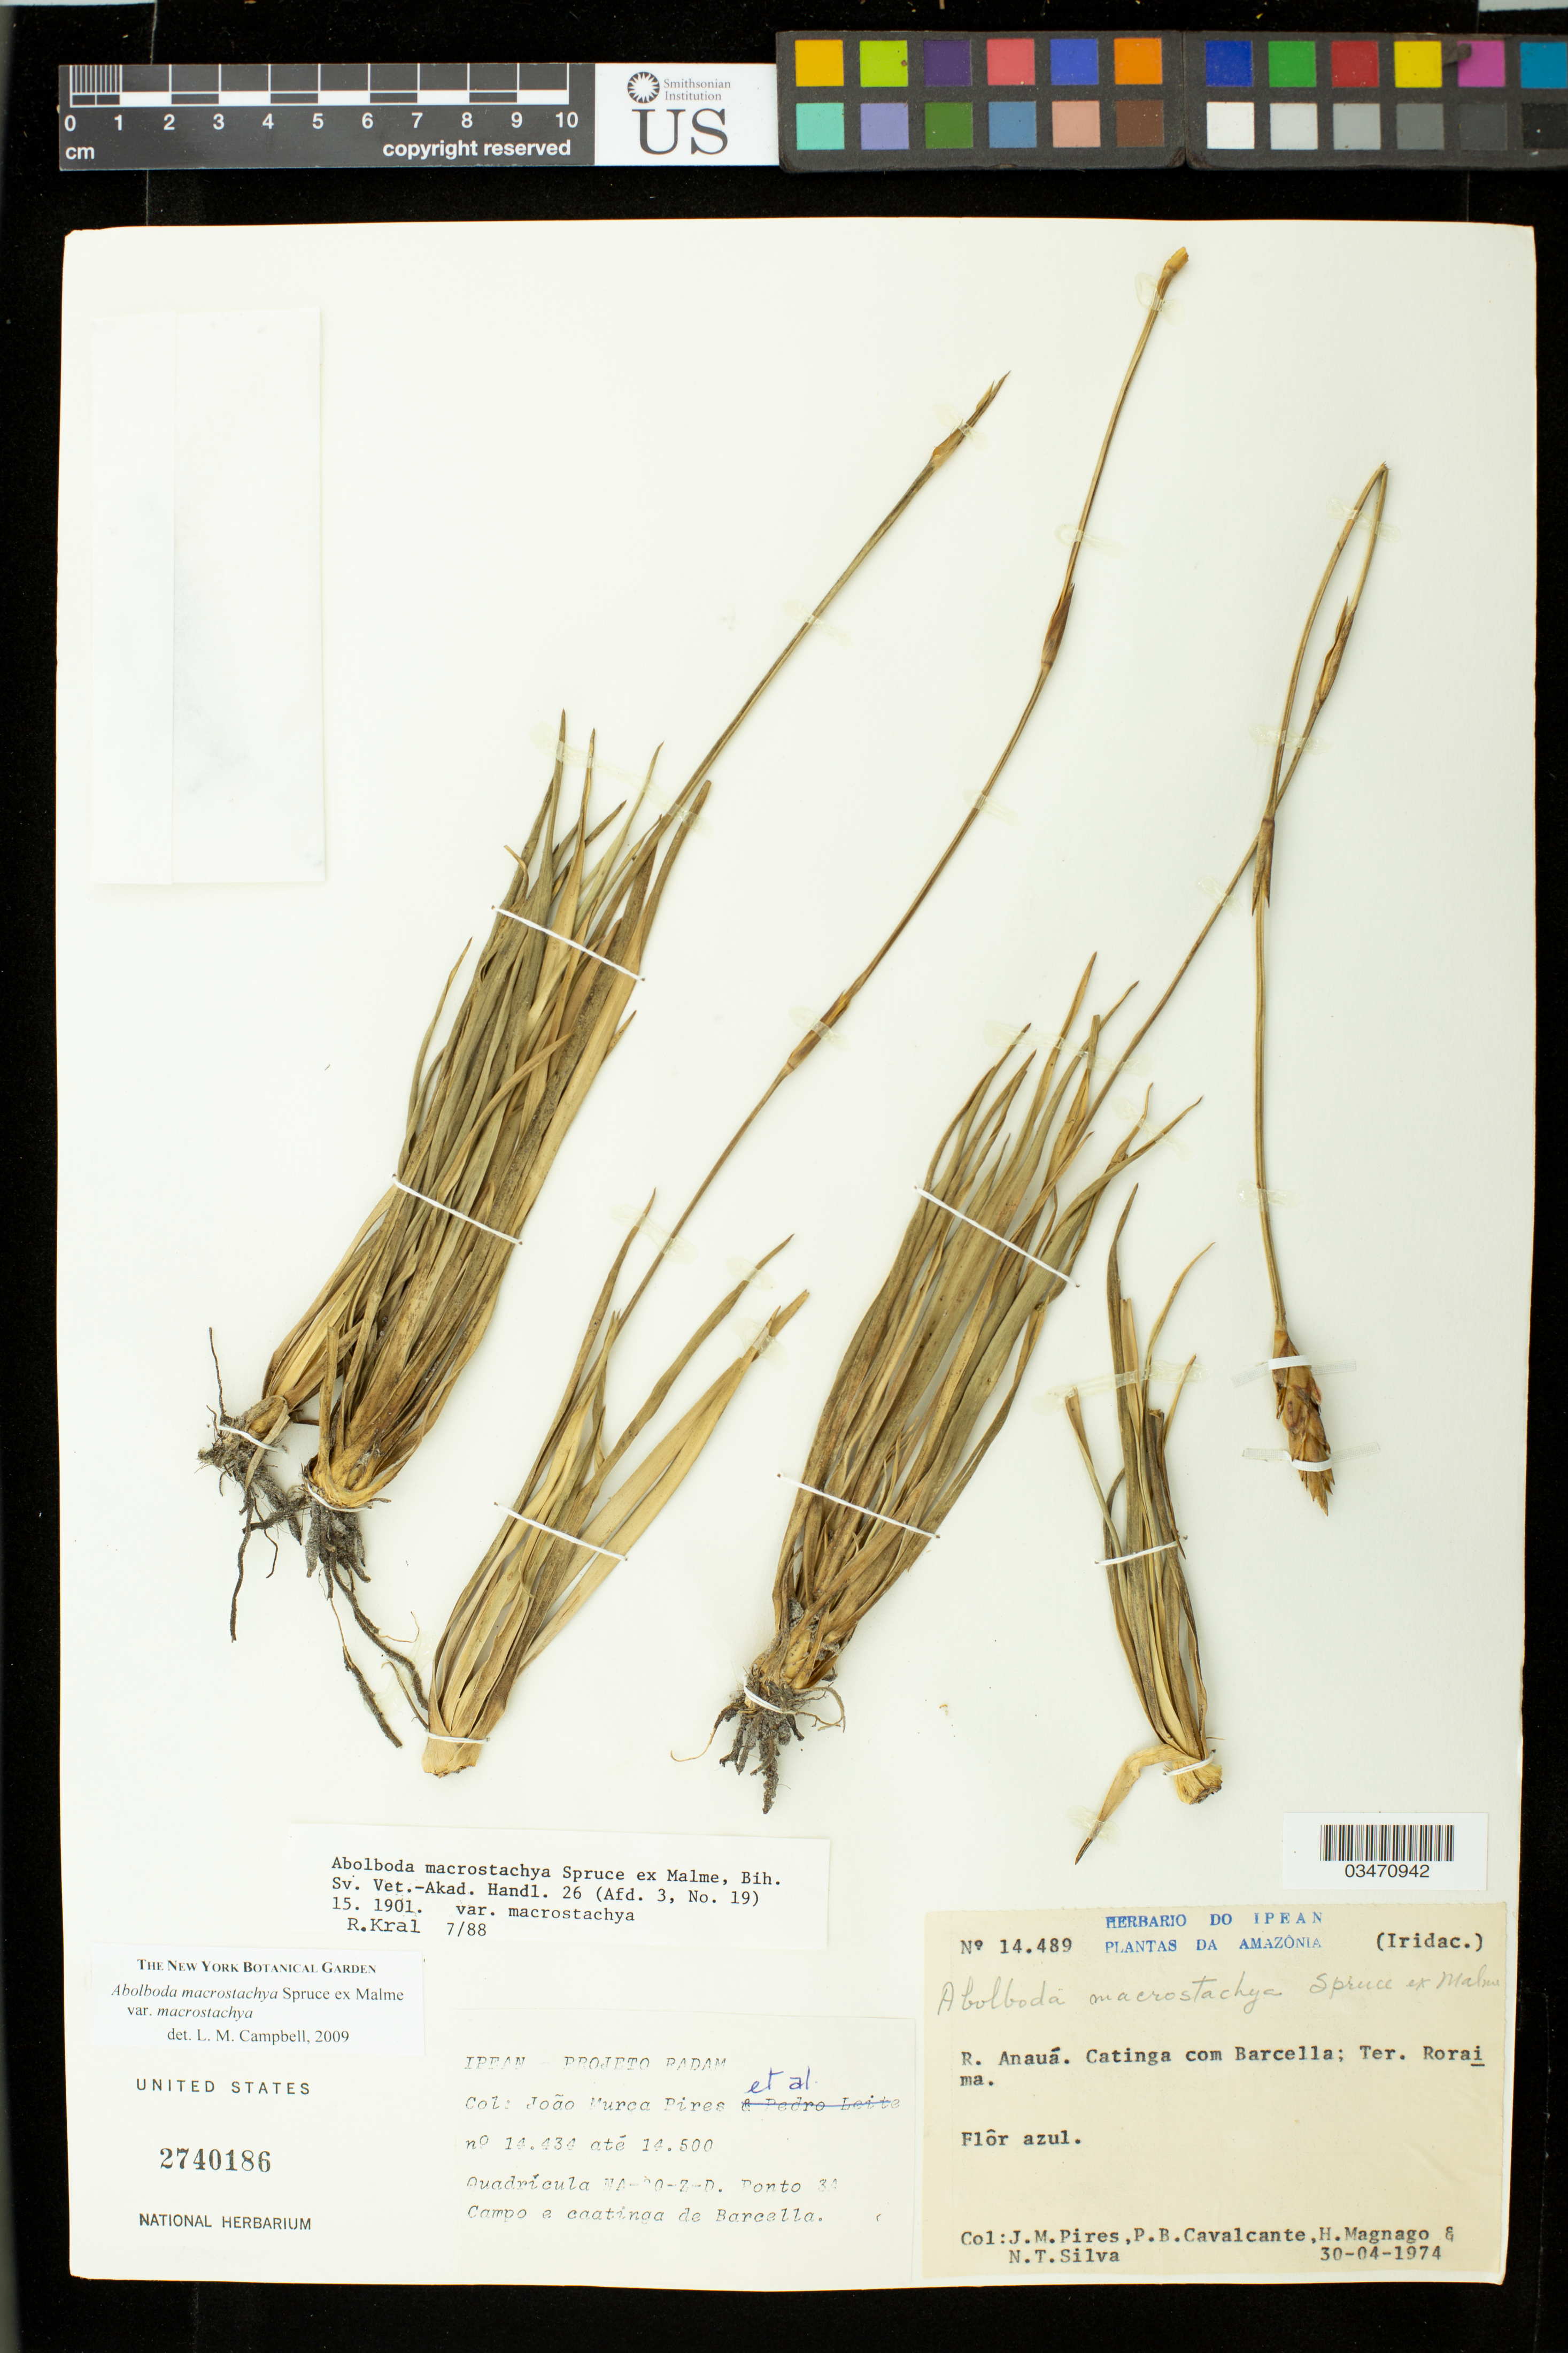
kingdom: Plantae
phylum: Tracheophyta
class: Liliopsida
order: Poales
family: Xyridaceae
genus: Abolboda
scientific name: Abolboda macrostachya var. macrostachya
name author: Spruce ex Malme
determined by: Campbell, L. M.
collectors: J. M. Pires, P. B. Cavalcante, H. Magnago & N. Silva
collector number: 14489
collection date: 1974-04-30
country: Brazil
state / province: Roraima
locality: Rio Anauá, Catinga com Barcella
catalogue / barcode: US 2740186